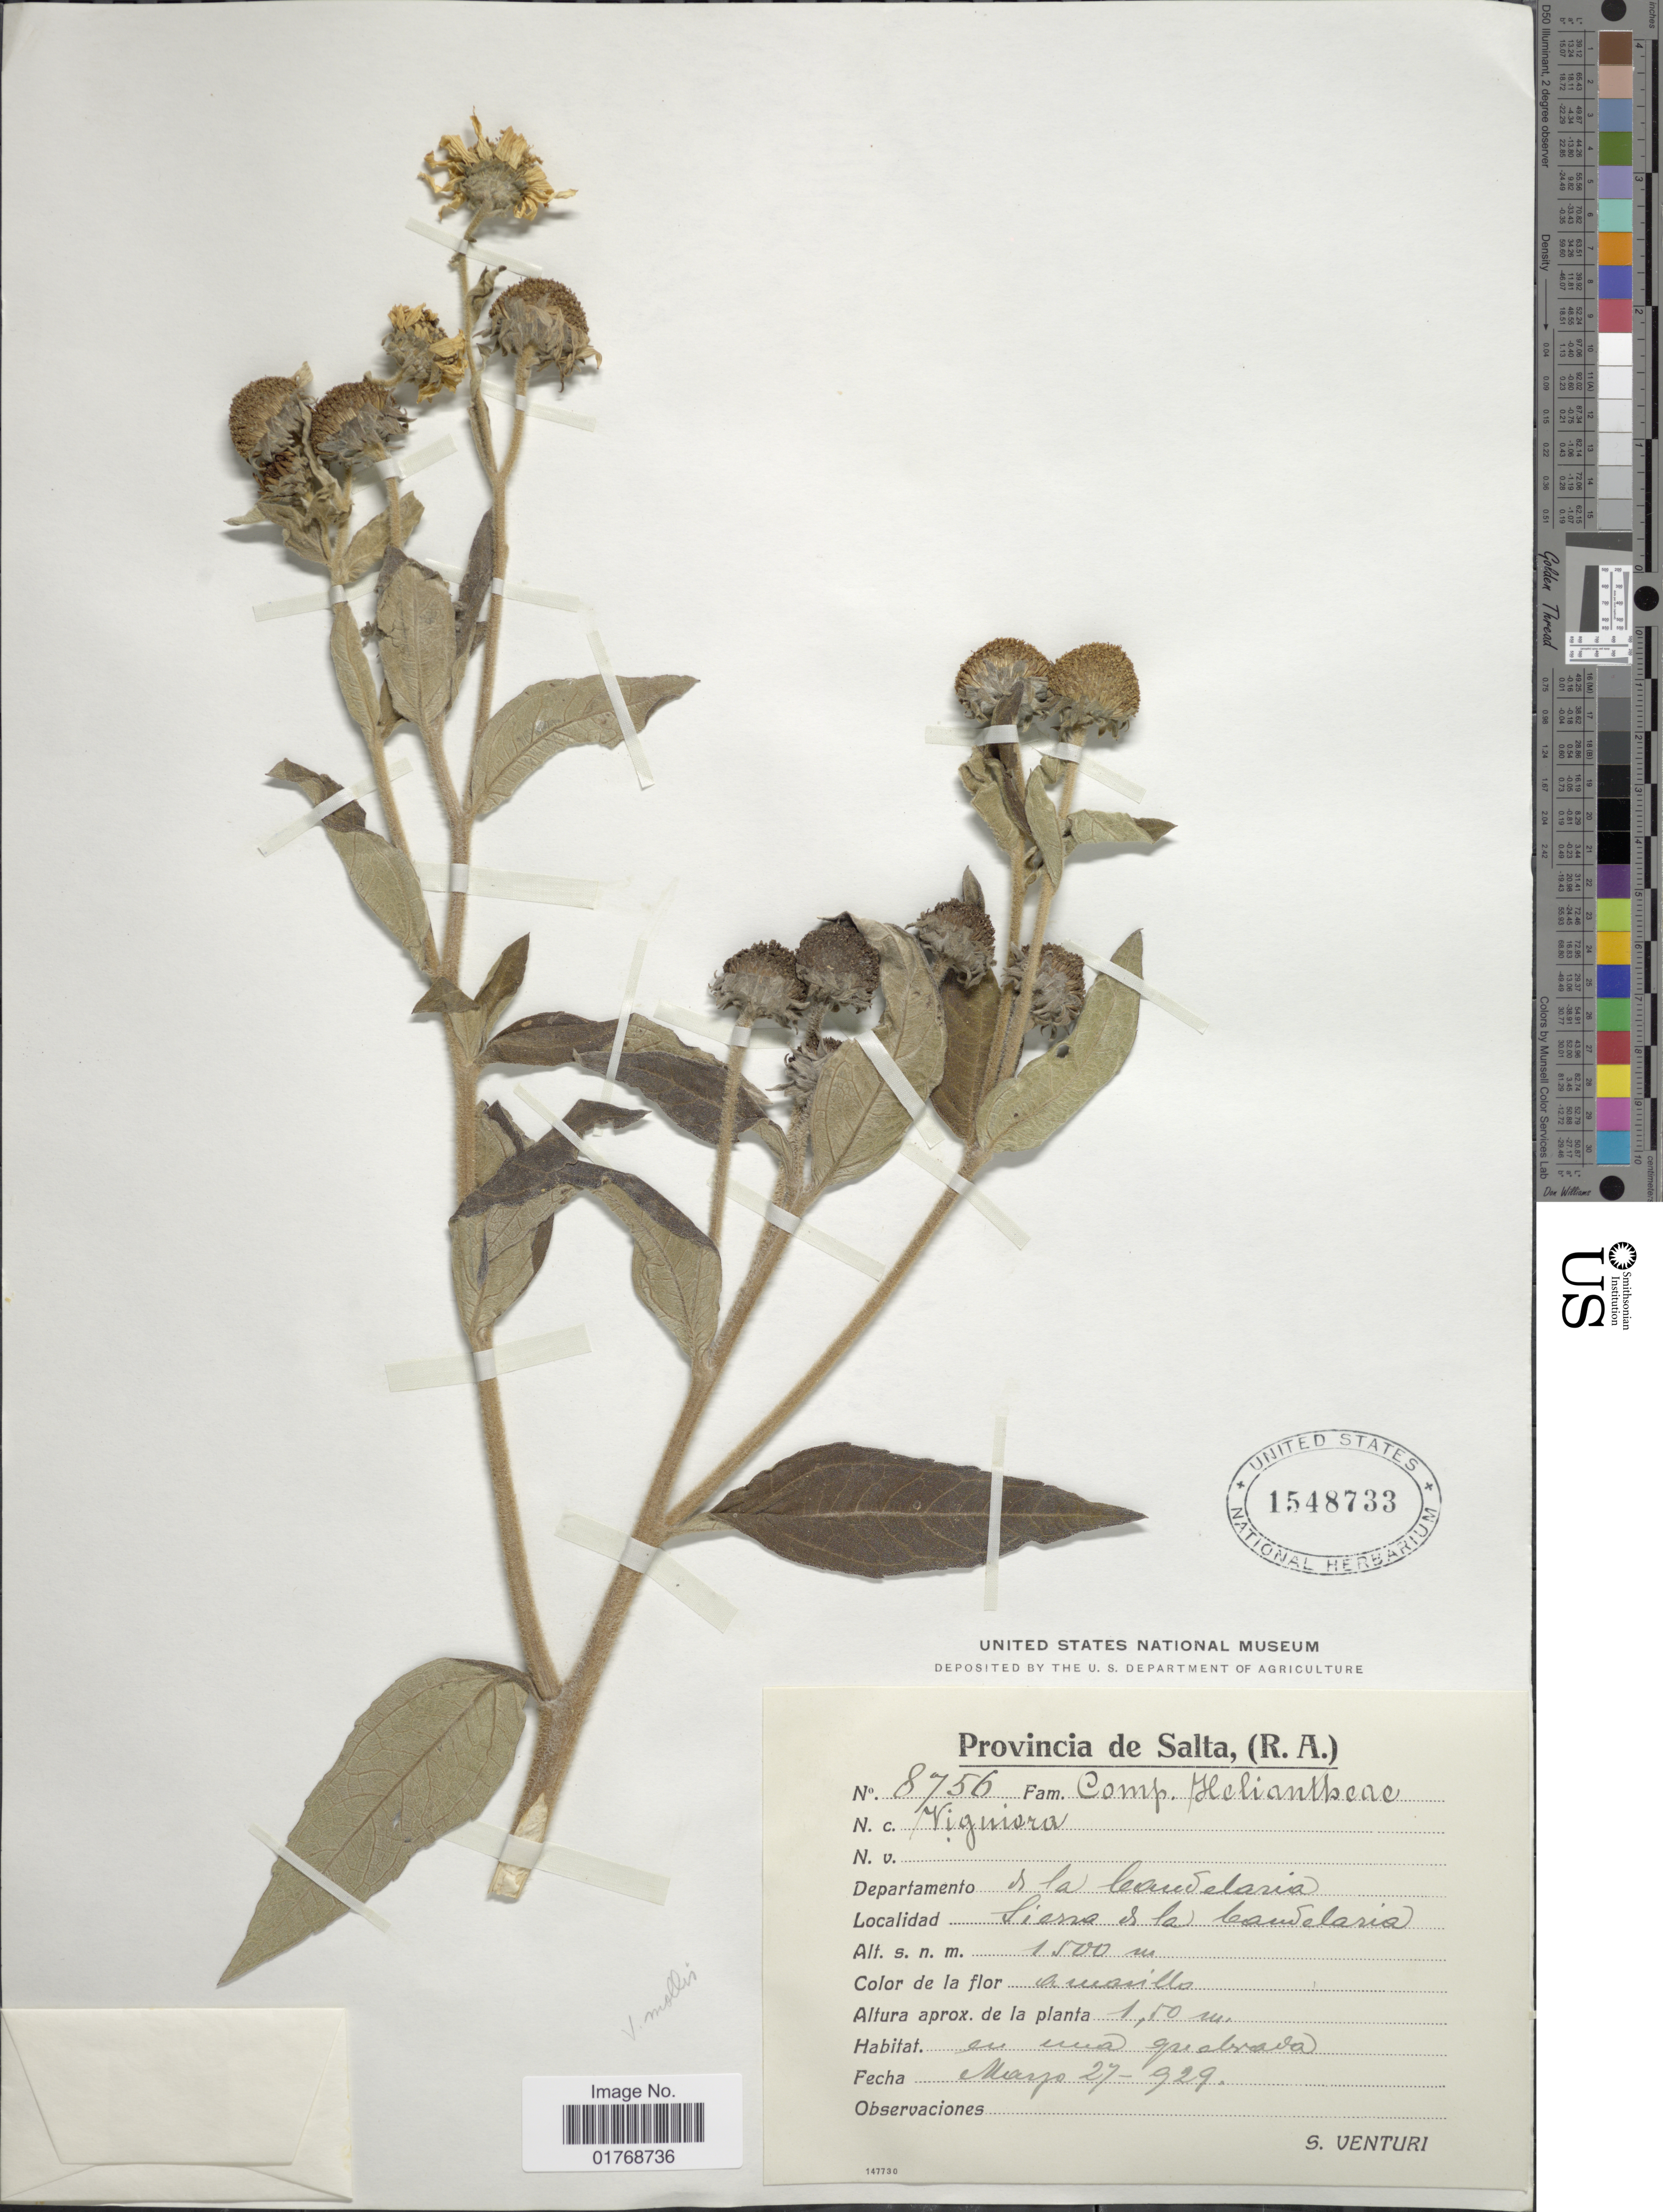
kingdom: Plantae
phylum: Tracheophyta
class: Magnoliopsida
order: Asterales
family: Asteraceae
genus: Viguiera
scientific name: Viguiera mollis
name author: Griseb.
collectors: S. Venturi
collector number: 8756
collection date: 1929-05-27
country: Argentina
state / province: Salta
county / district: Candelaria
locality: Sierra de la Candelaria.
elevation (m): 1500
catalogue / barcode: US 1548733